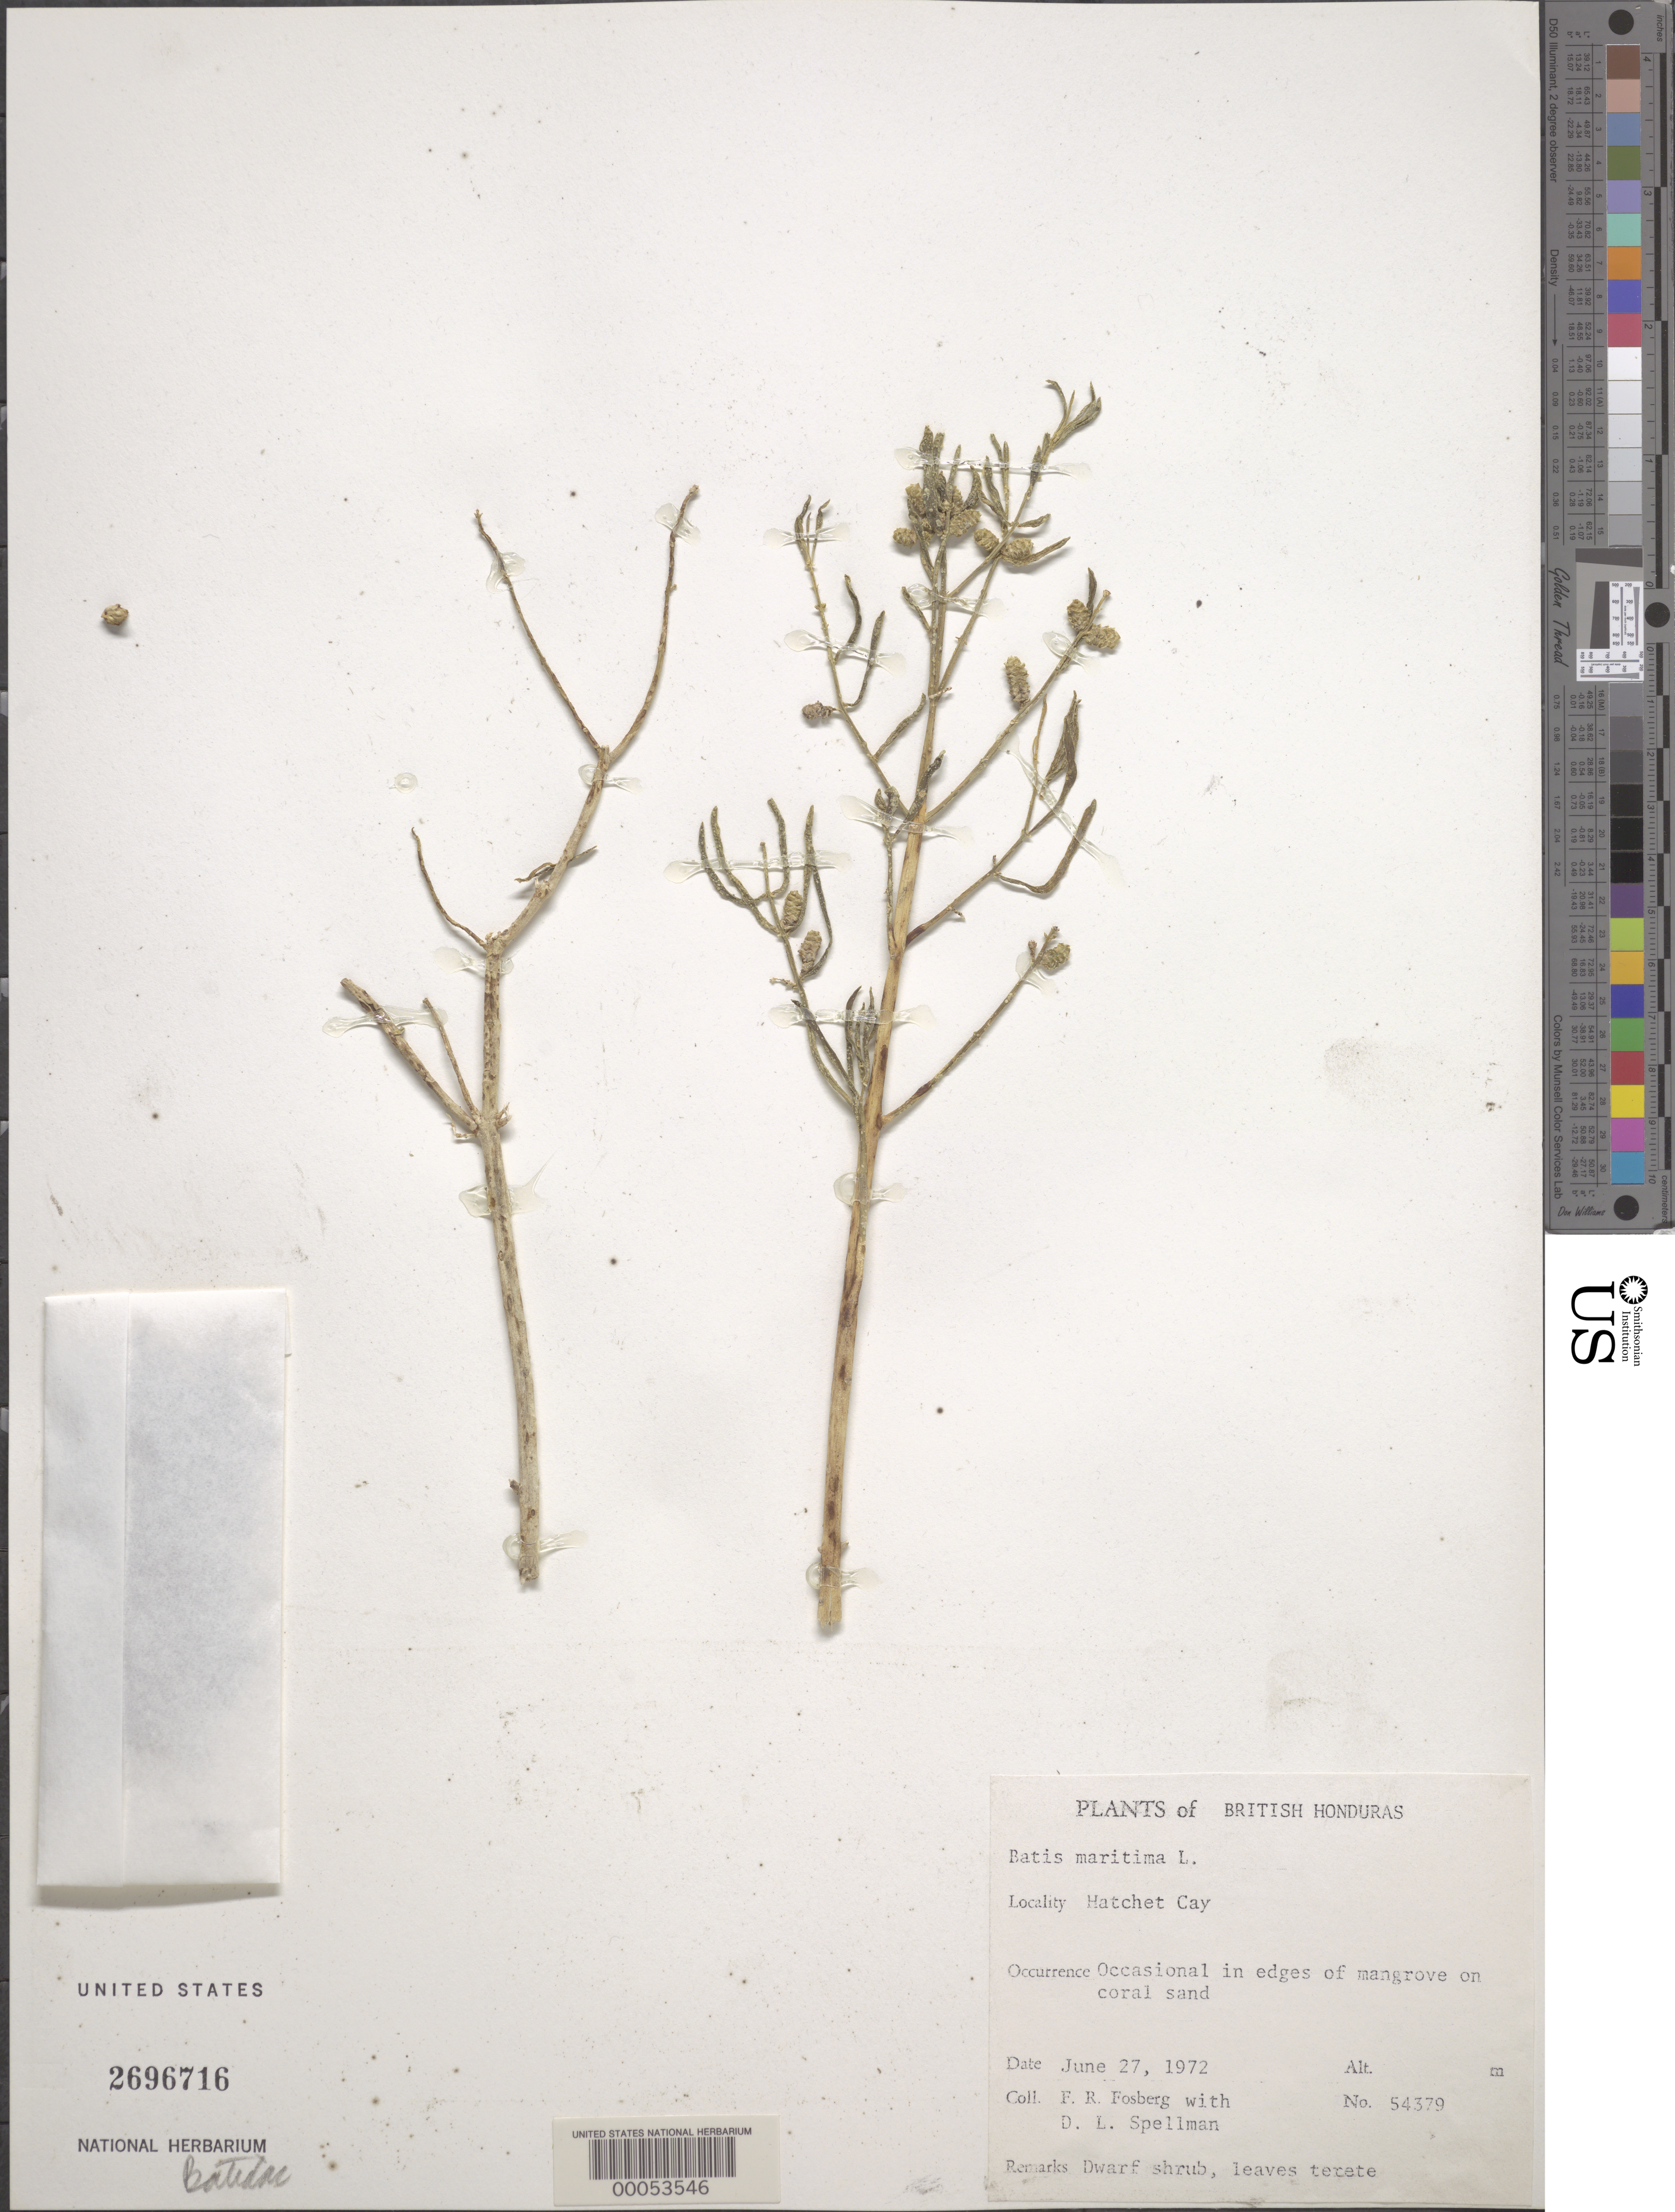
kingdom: Plantae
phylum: Tracheophyta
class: Magnoliopsida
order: Brassicales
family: Bataceae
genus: Batis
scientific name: Batis maritima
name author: L.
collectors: F. R. Fosberg & D. L. Spellman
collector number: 54379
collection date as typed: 27 Jun 1972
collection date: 1972-06-27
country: Belize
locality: Hatchet Cay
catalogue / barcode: US 2696716